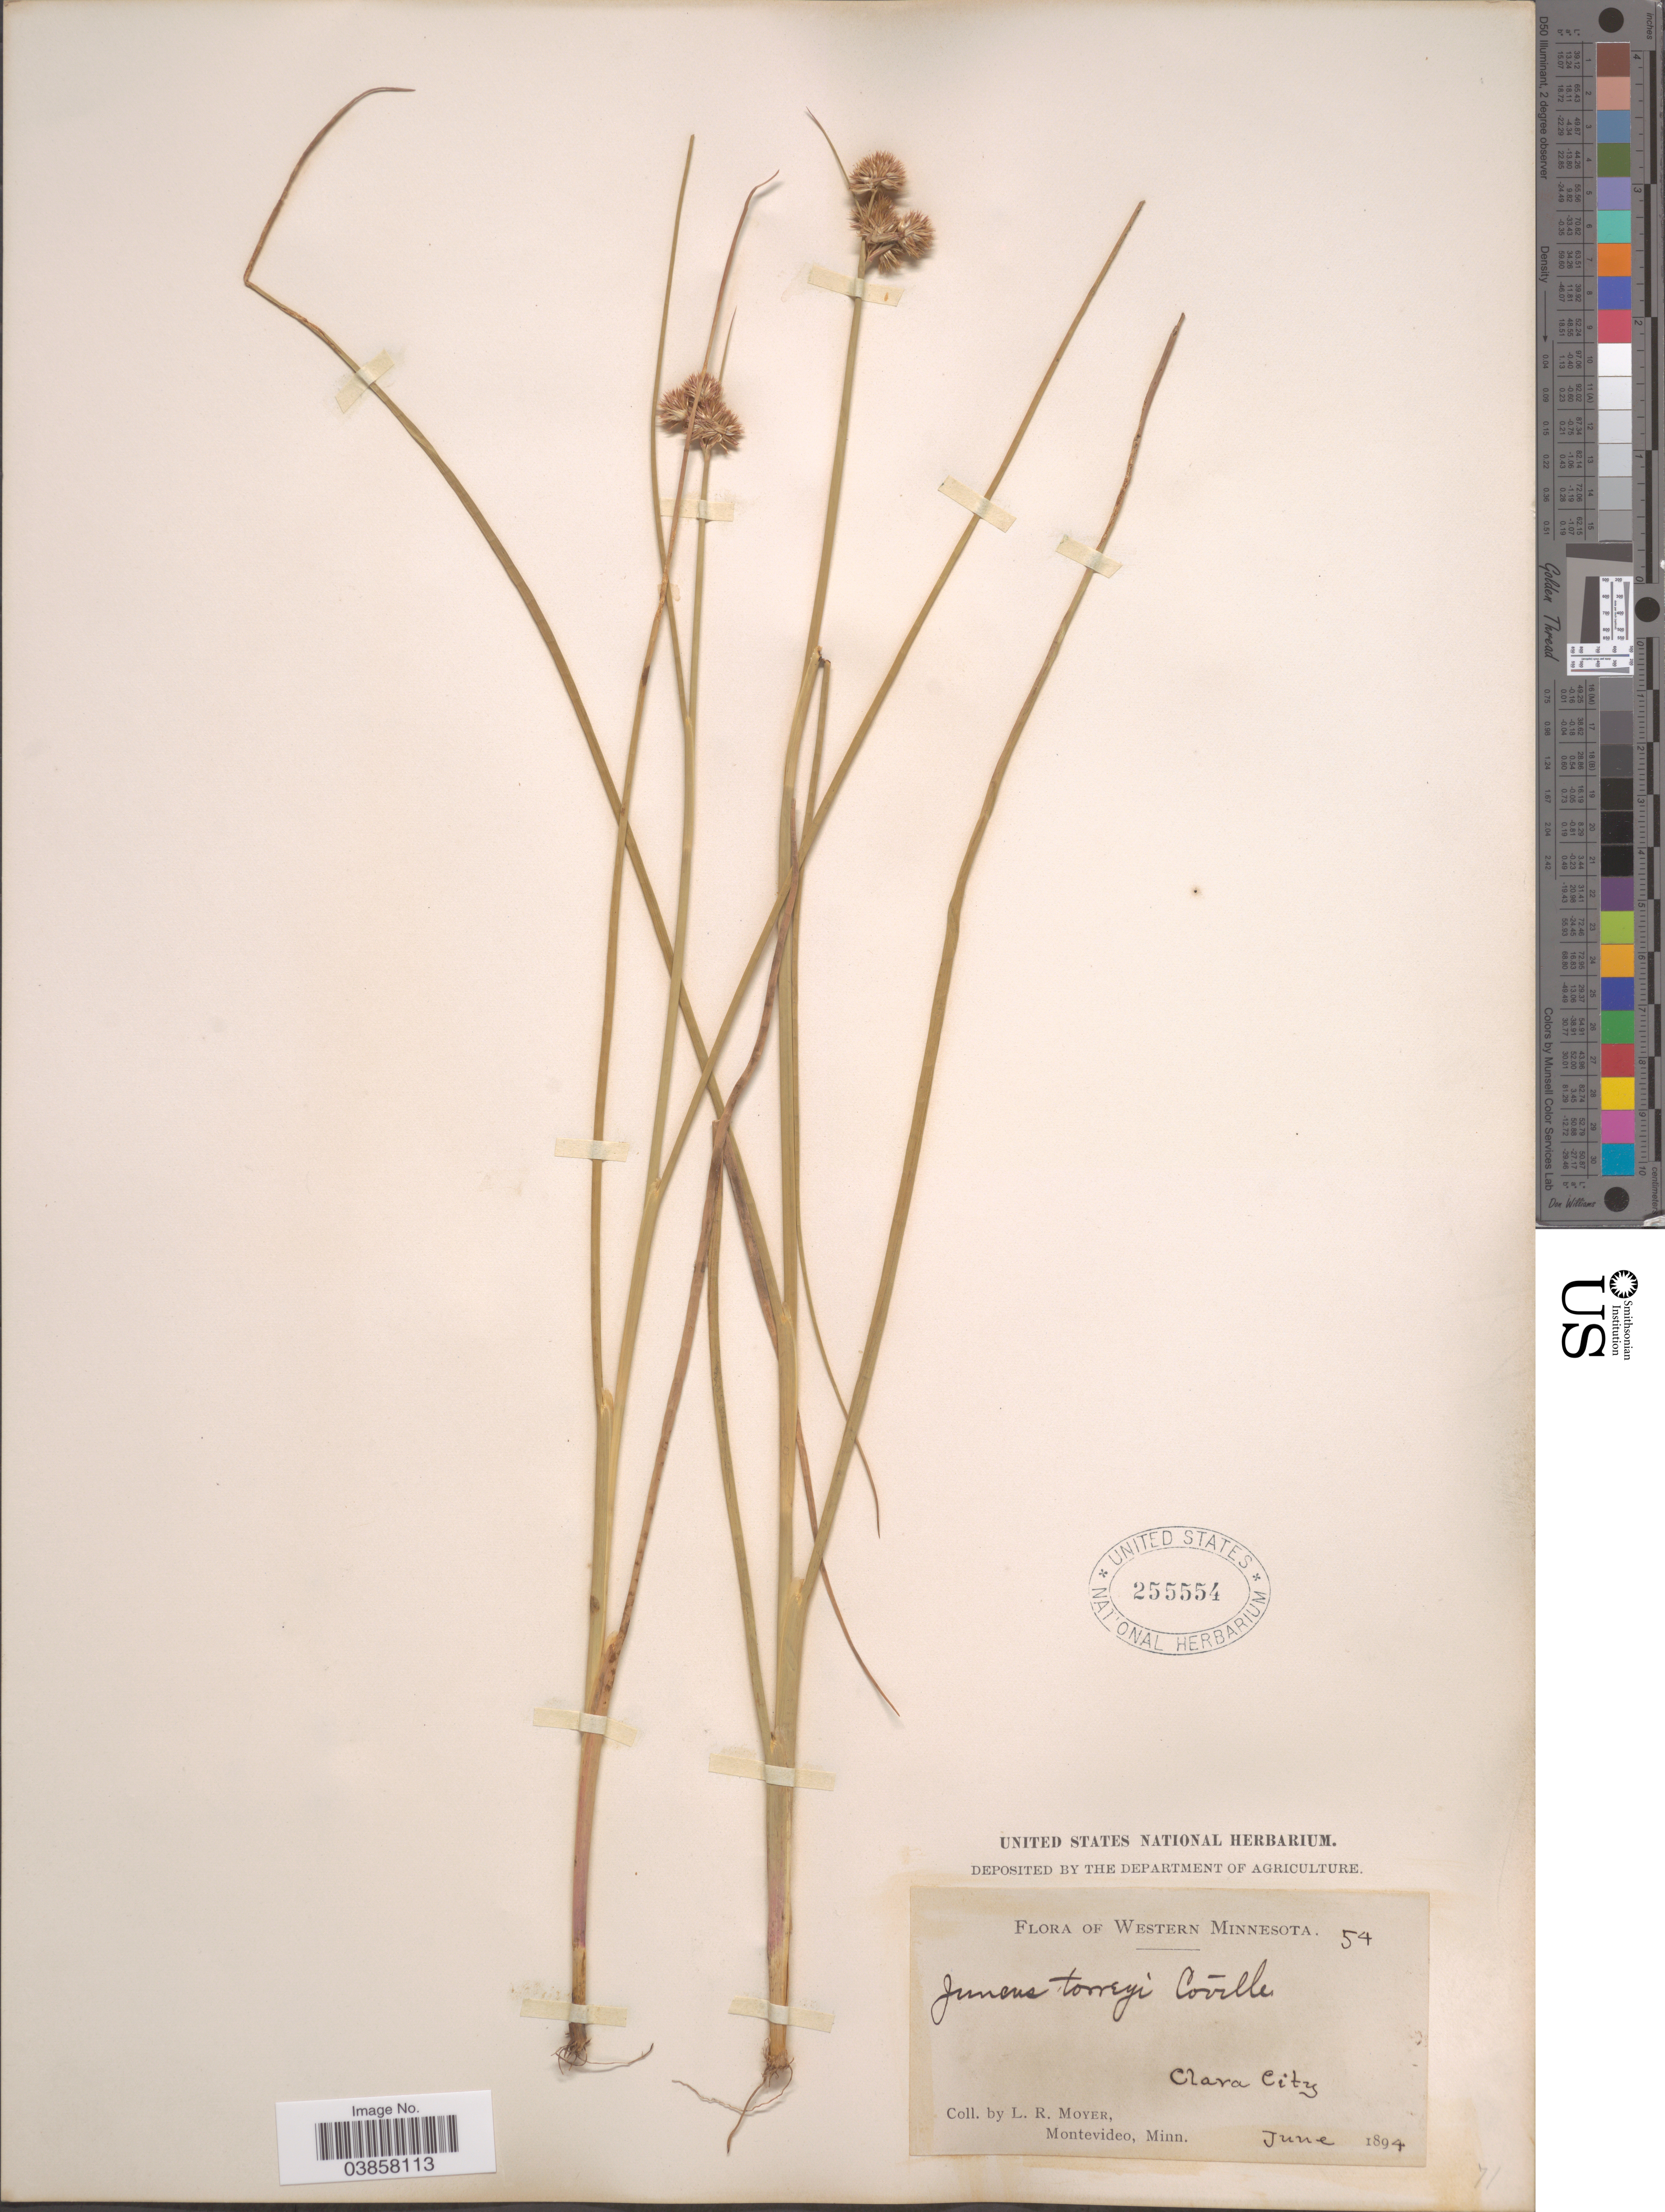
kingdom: Plantae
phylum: Tracheophyta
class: Liliopsida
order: Poales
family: Juncaceae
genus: Juncus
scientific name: Juncus torreyi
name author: Coville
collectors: L. Moyer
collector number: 54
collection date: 1894-06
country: United States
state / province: Minnesota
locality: Western Minnesota. Clara City.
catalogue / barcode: US 255554